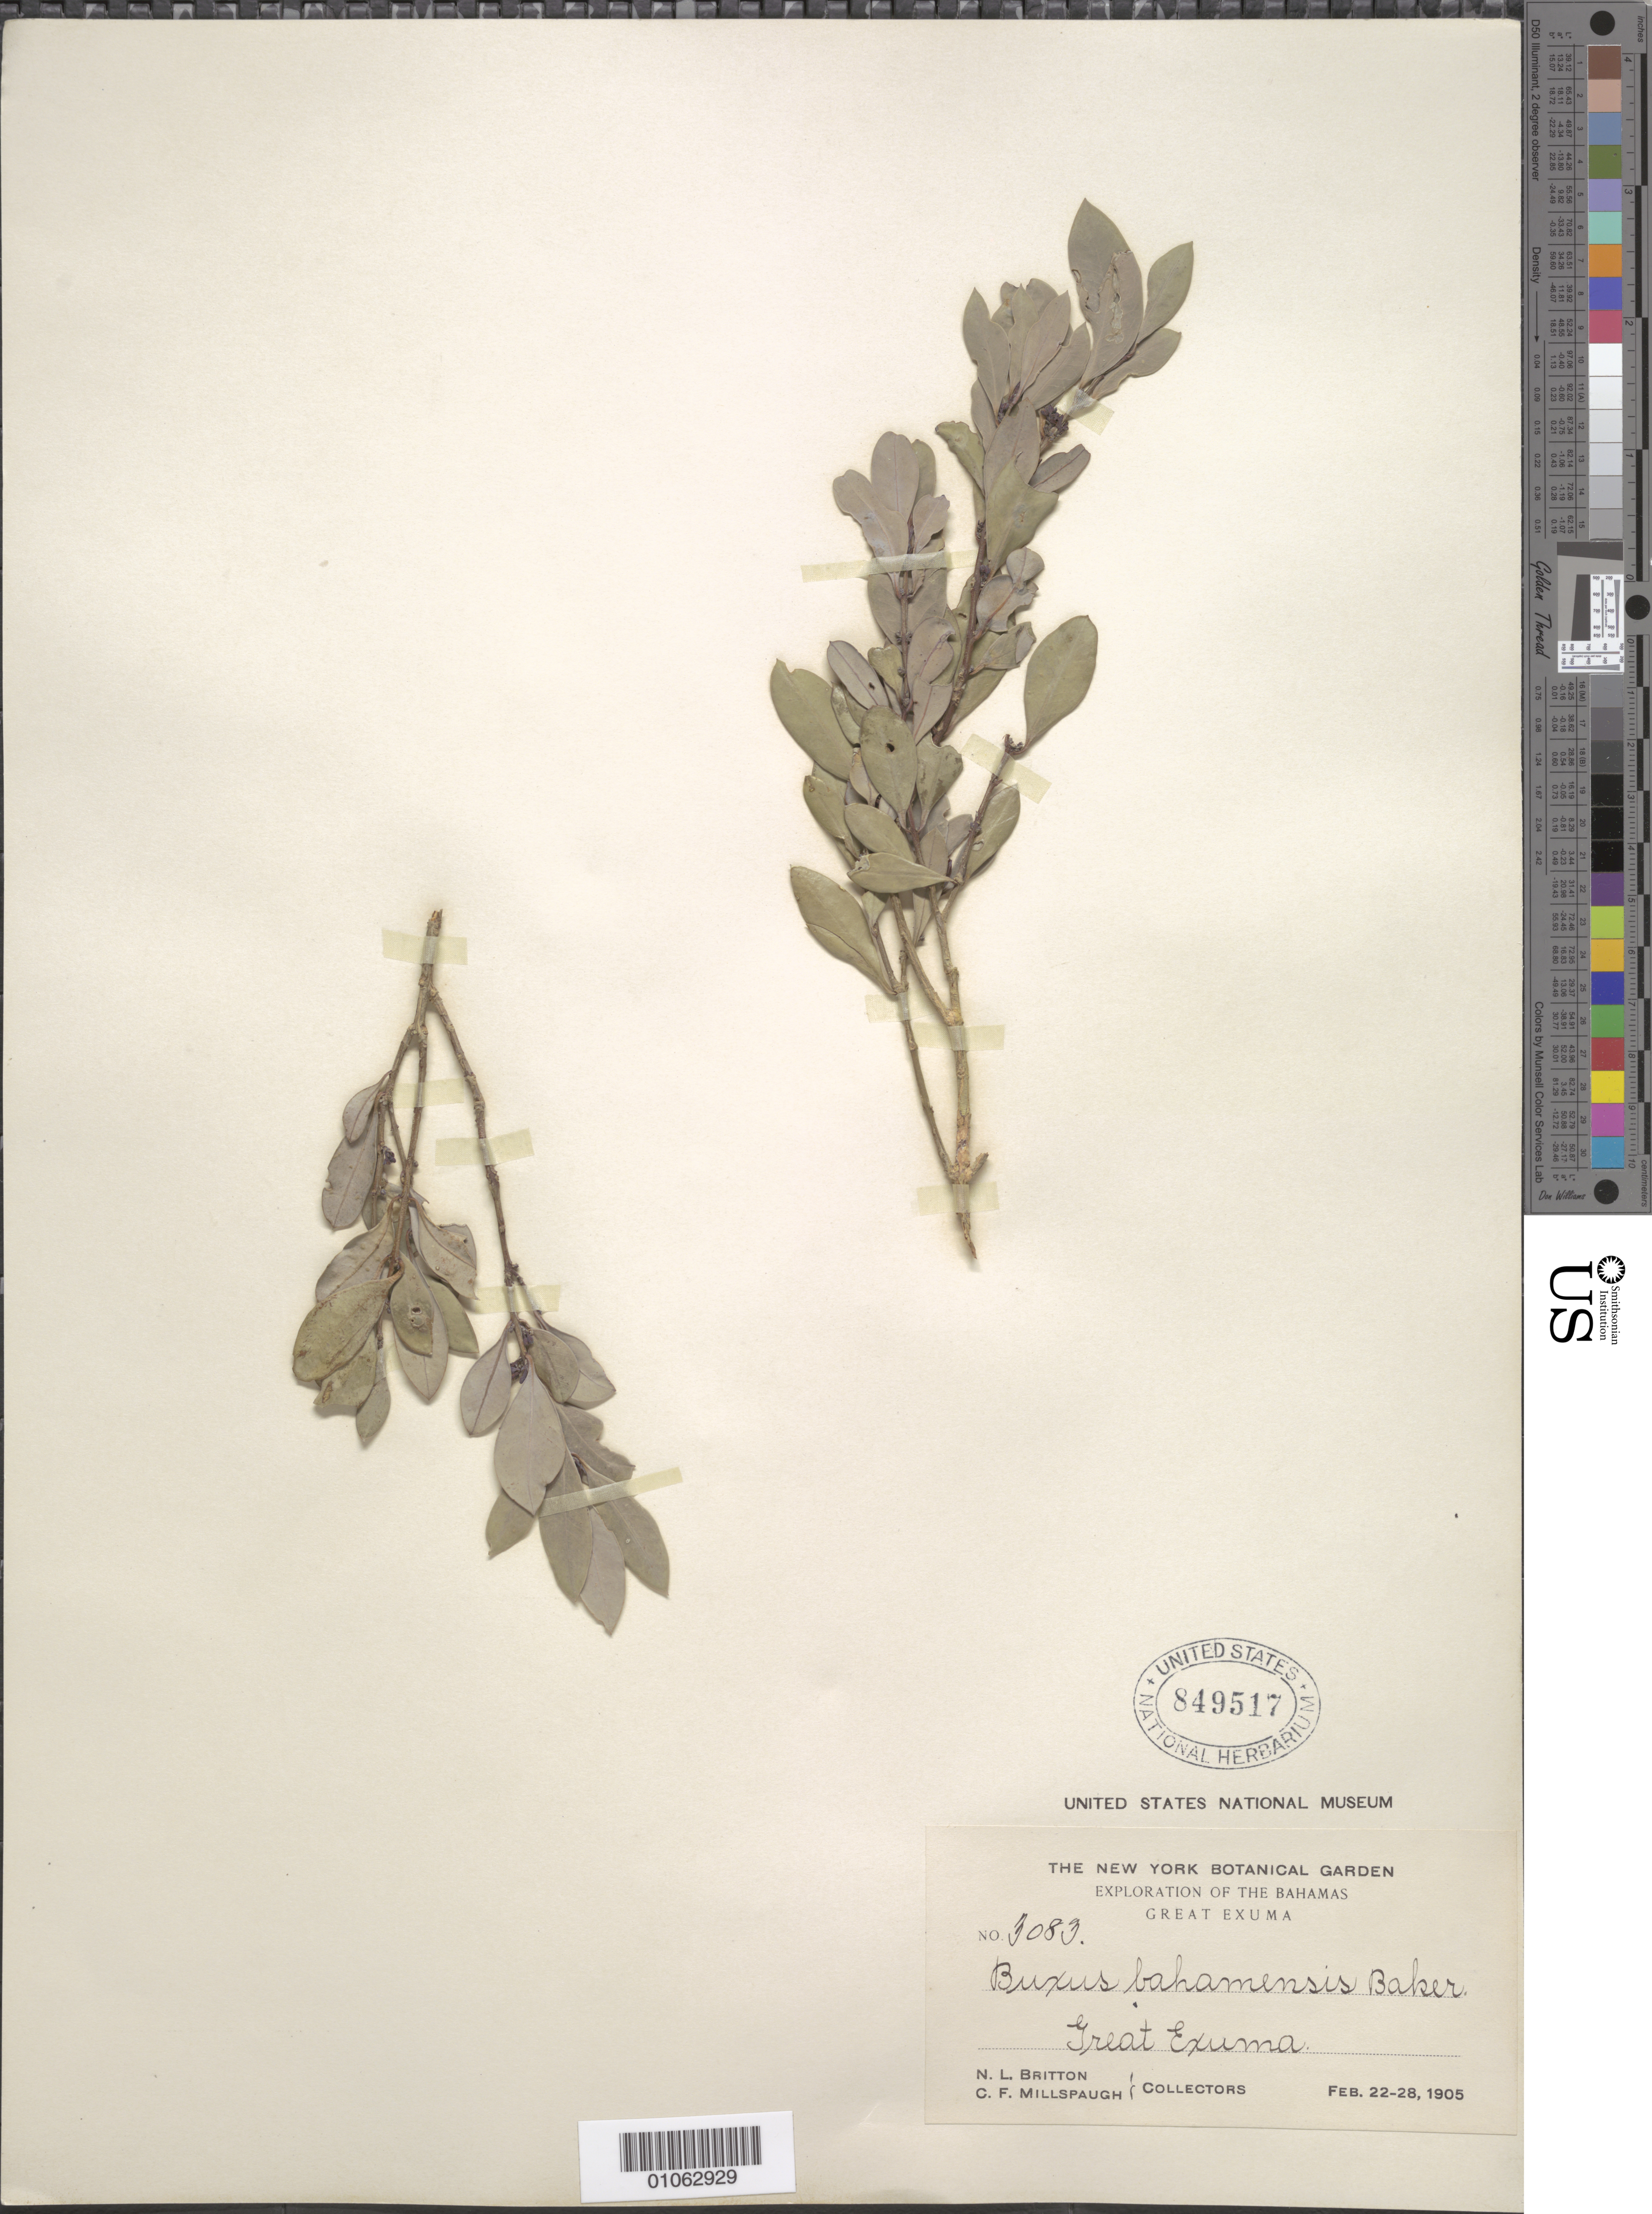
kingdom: Plantae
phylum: Tracheophyta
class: Magnoliopsida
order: Buxales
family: Buxaceae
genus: Buxus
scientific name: Buxus bahamensis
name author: Baker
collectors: N. Britton & C. F. Millspaugh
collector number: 3083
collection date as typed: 22 Feb 1905 to 28 Feb 1905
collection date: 1905-02-22/1905-02-28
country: Bahamas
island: Great Exuma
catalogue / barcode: US 849517